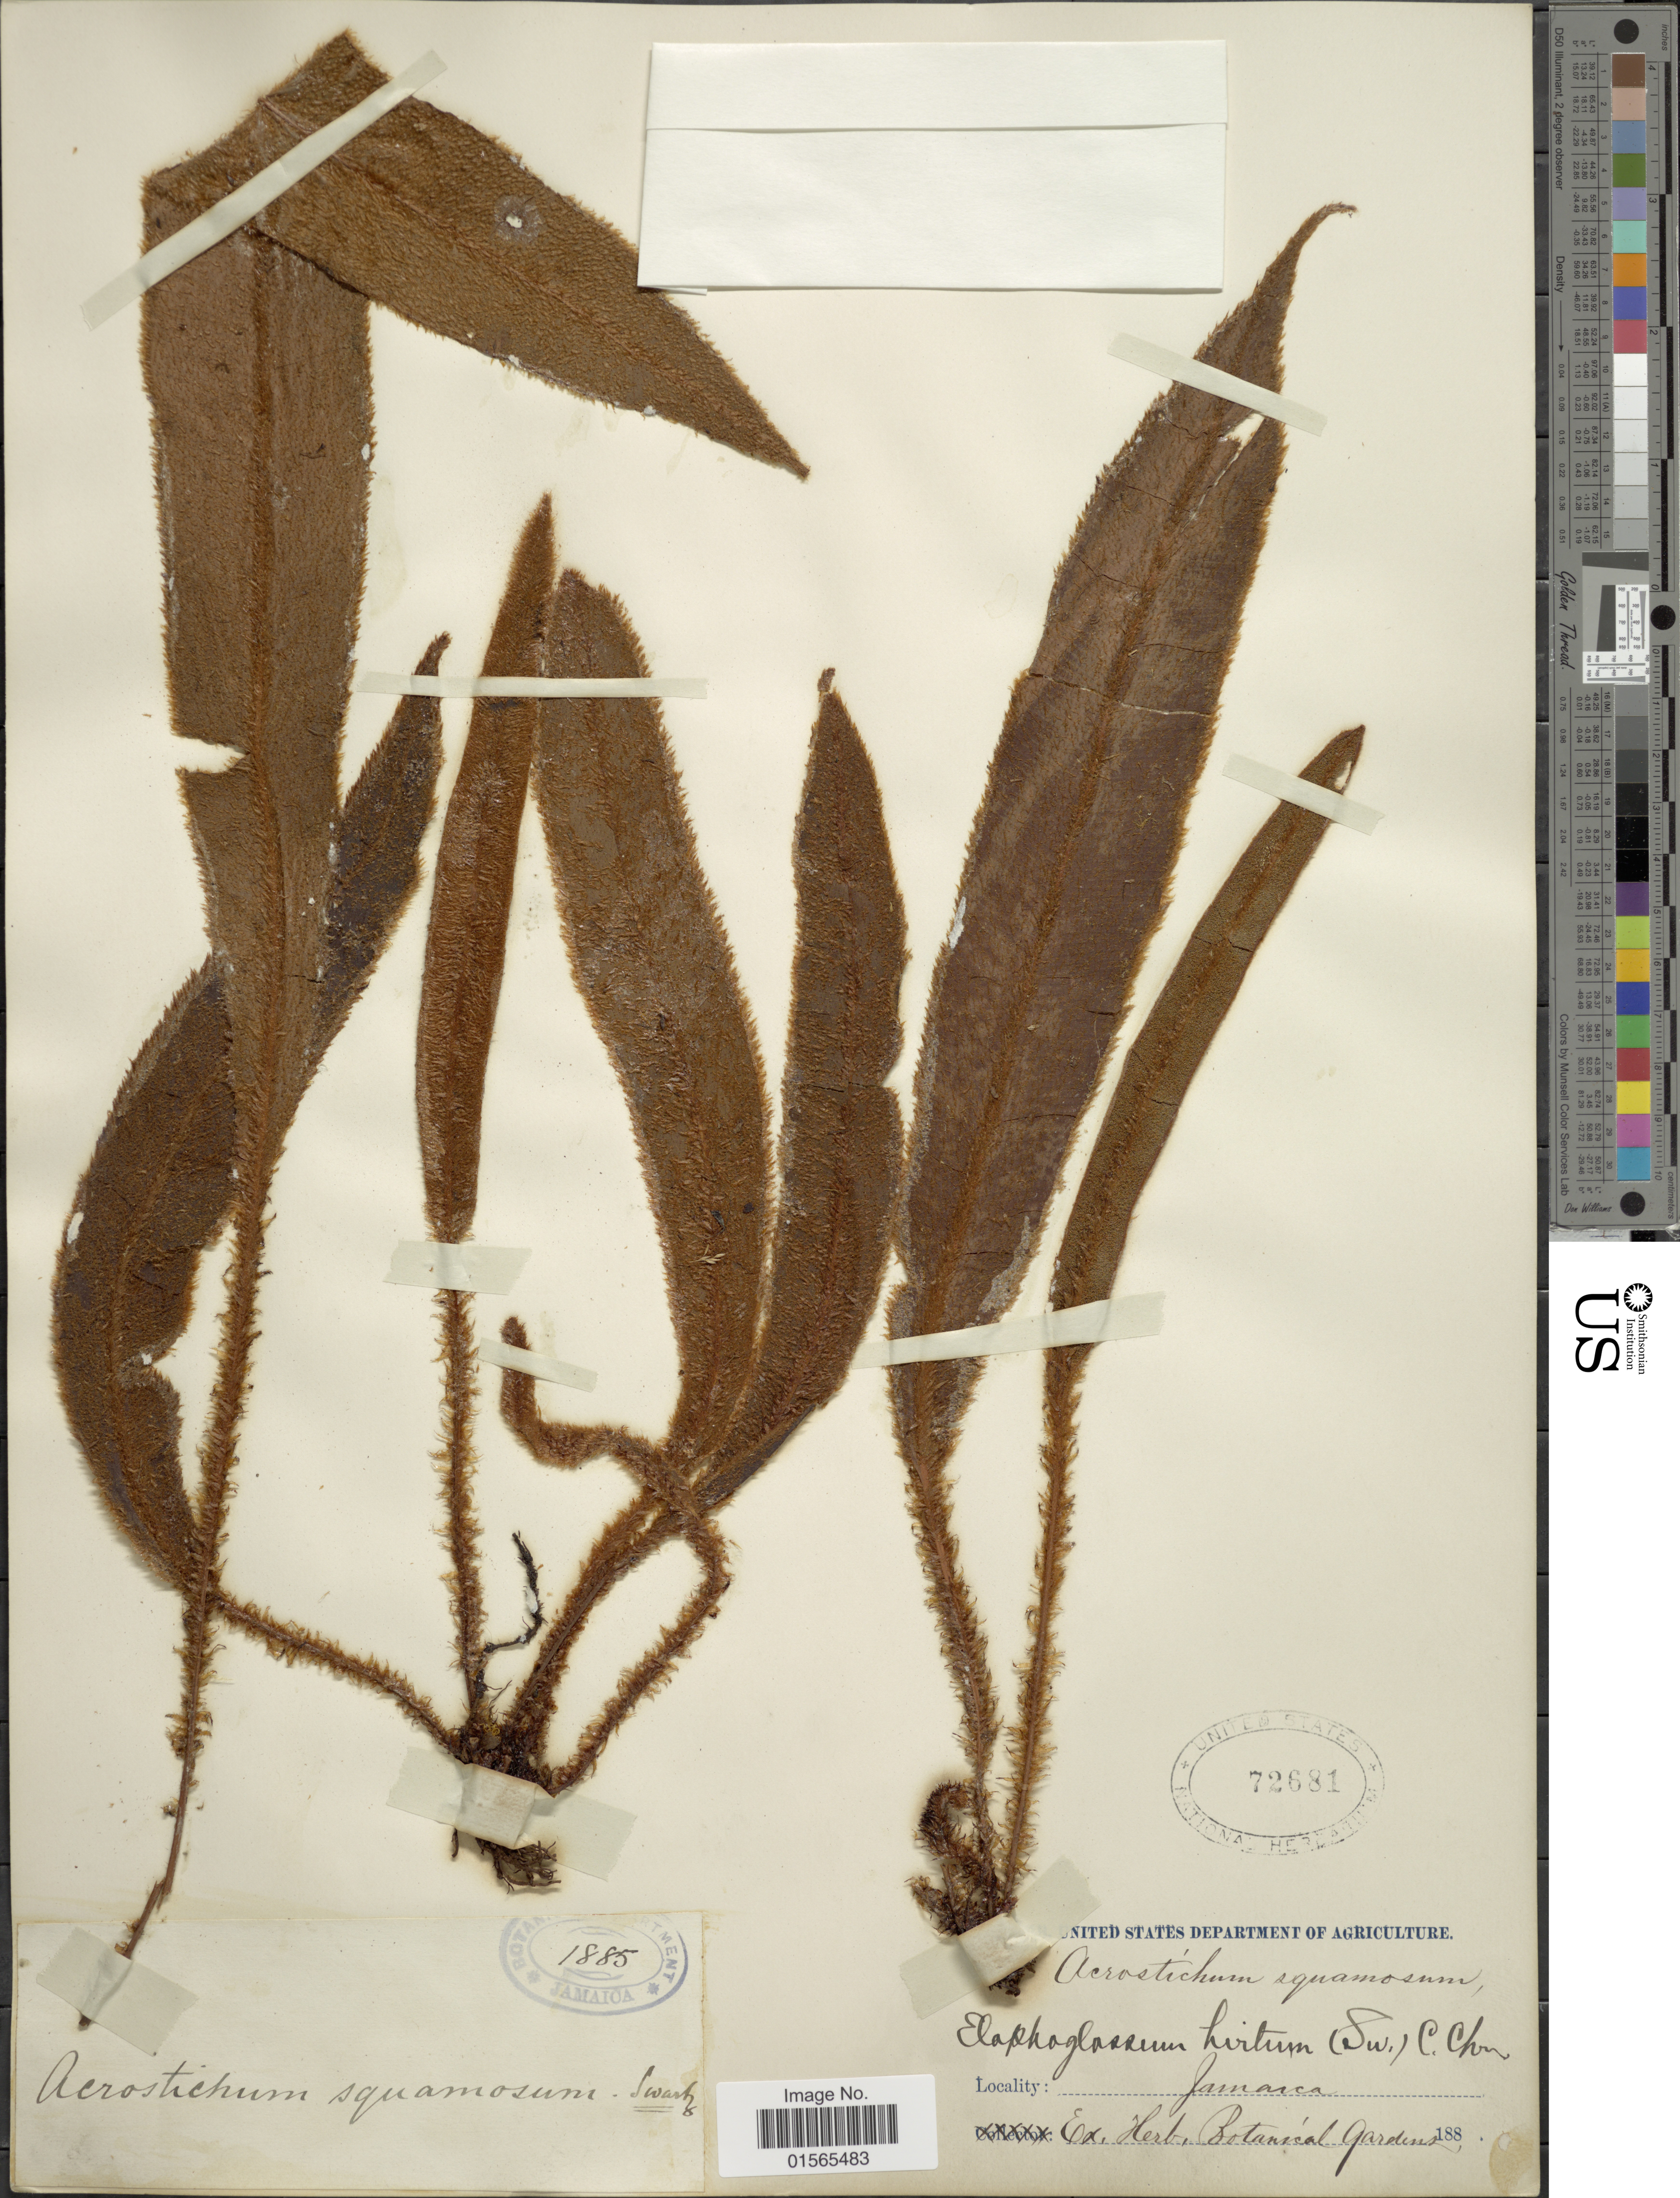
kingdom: Plantae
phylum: Tracheophyta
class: Polypodiopsida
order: Polypodiales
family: Dryopteridaceae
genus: Elaphoglossum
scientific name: Elaphoglossum hirtum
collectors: ex herb. Bot. Gard.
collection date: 1885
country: Jamaica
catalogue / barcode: US 72681